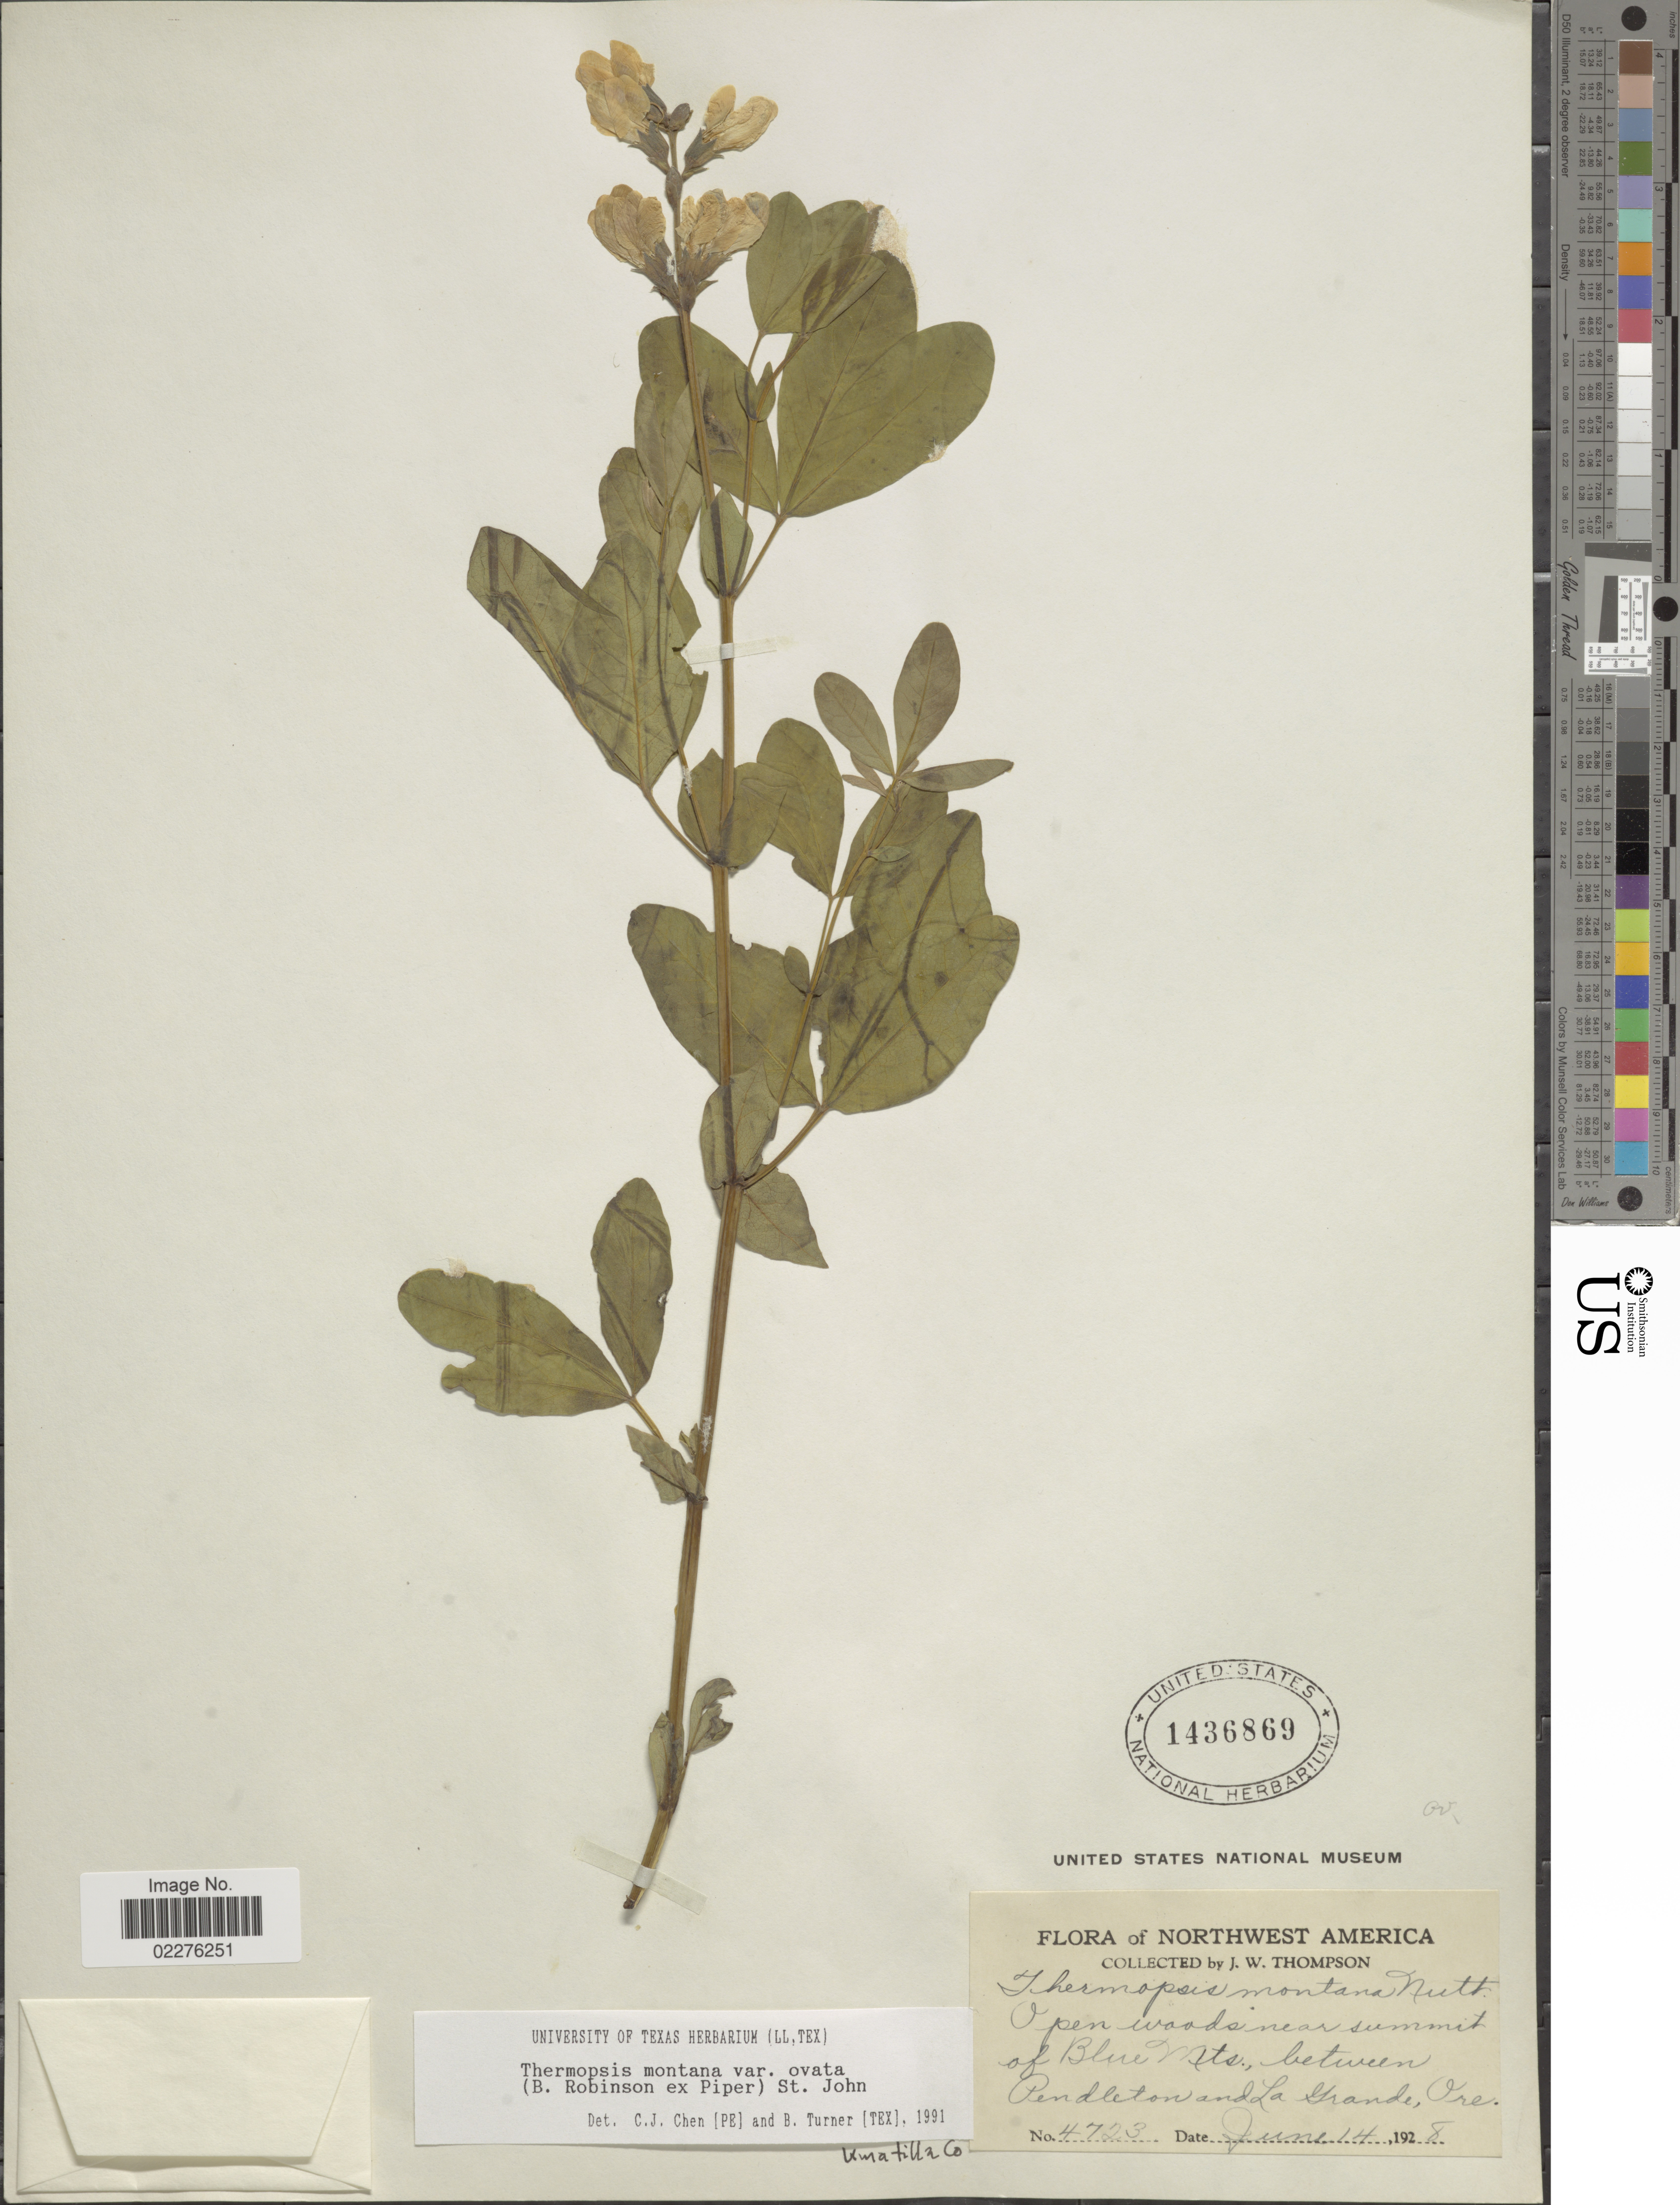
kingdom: Plantae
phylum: Tracheophyta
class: Magnoliopsida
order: Fabales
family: Fabaceae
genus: Thermopsis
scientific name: Thermopsis montana var. ovata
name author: (B.L. Rob. ex Piper) H. St. John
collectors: J. W. Thompson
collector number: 4723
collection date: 1928-06-14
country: United States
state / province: Oregon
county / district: Umatilla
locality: Northwest America, Open woods near summit of Blue Mts., between Pendleton and La Grande, Umatilla Co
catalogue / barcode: US 1436869